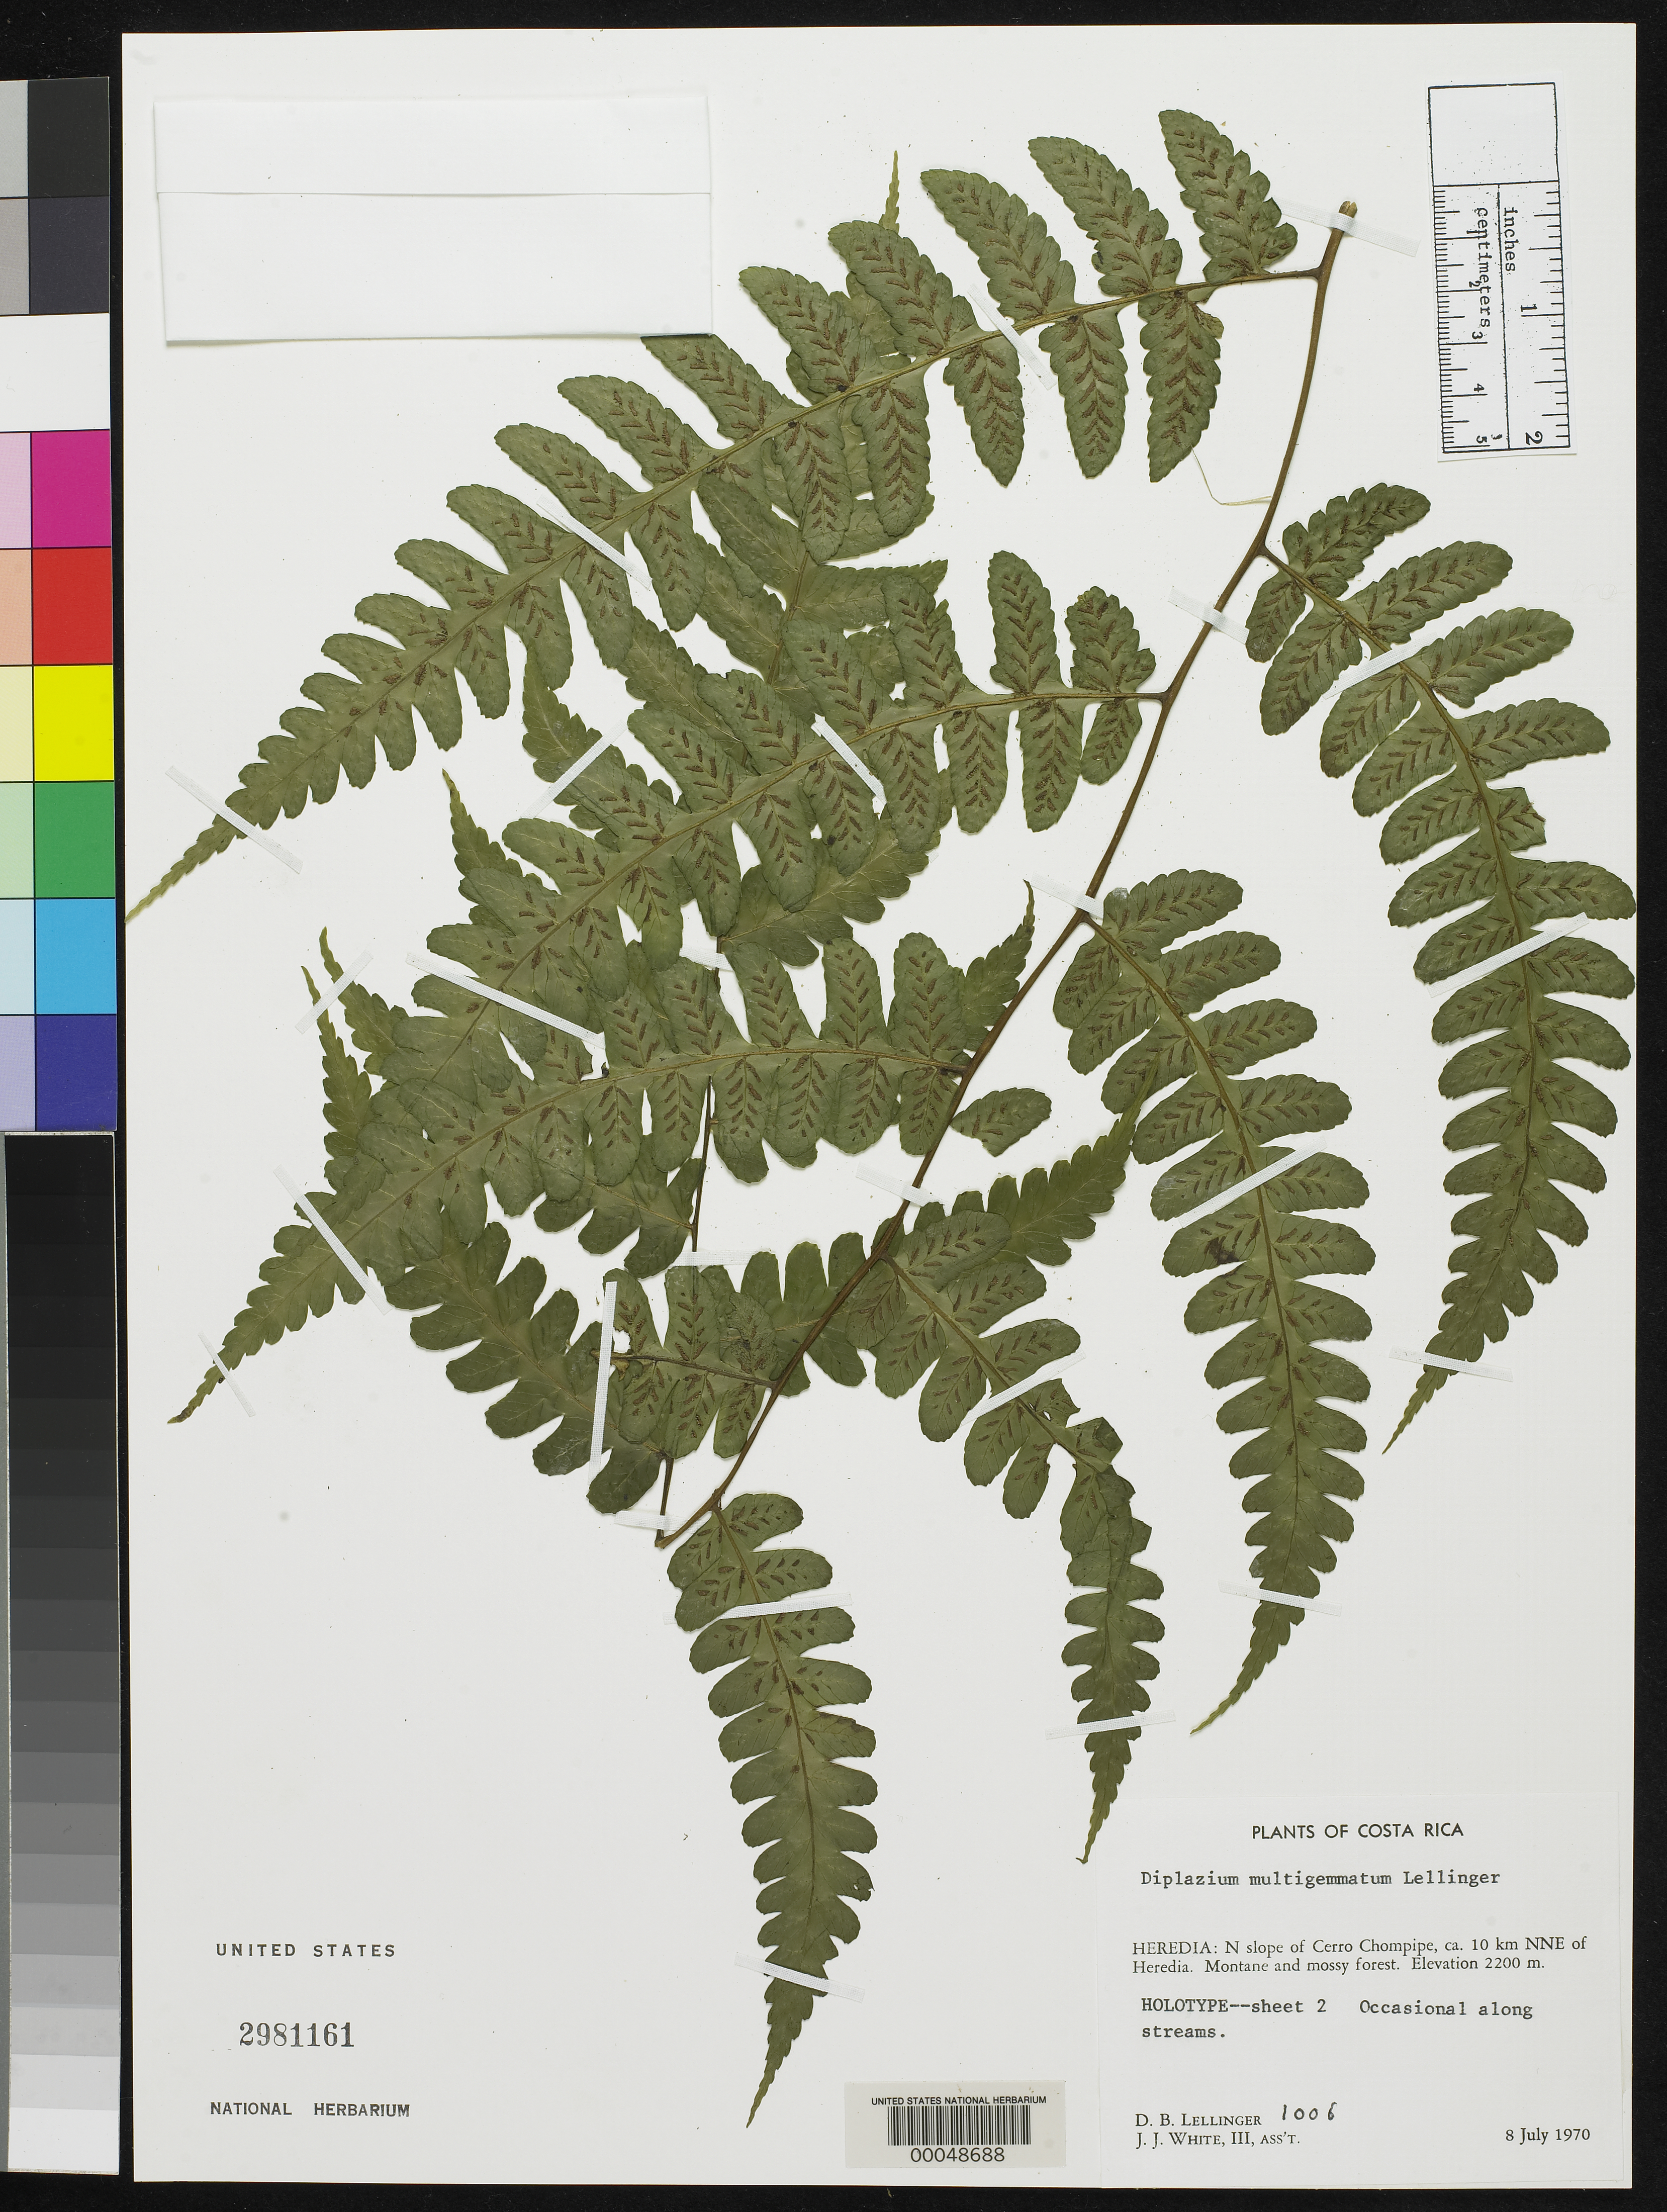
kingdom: Plantae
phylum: Tracheophyta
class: Polypodiopsida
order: Polypodiales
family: Athyriaceae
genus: Diplazium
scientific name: Diplazium multigemmatum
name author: Lellinger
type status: Holotype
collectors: D. B. Lellinger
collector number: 1006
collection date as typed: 08 Jul 1970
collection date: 1970-07-08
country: Costa Rica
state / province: Heredia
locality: N slope of Cerro Chompipe, ca. 10 km NNE of Heredia.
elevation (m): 2200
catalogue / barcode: US 2981161